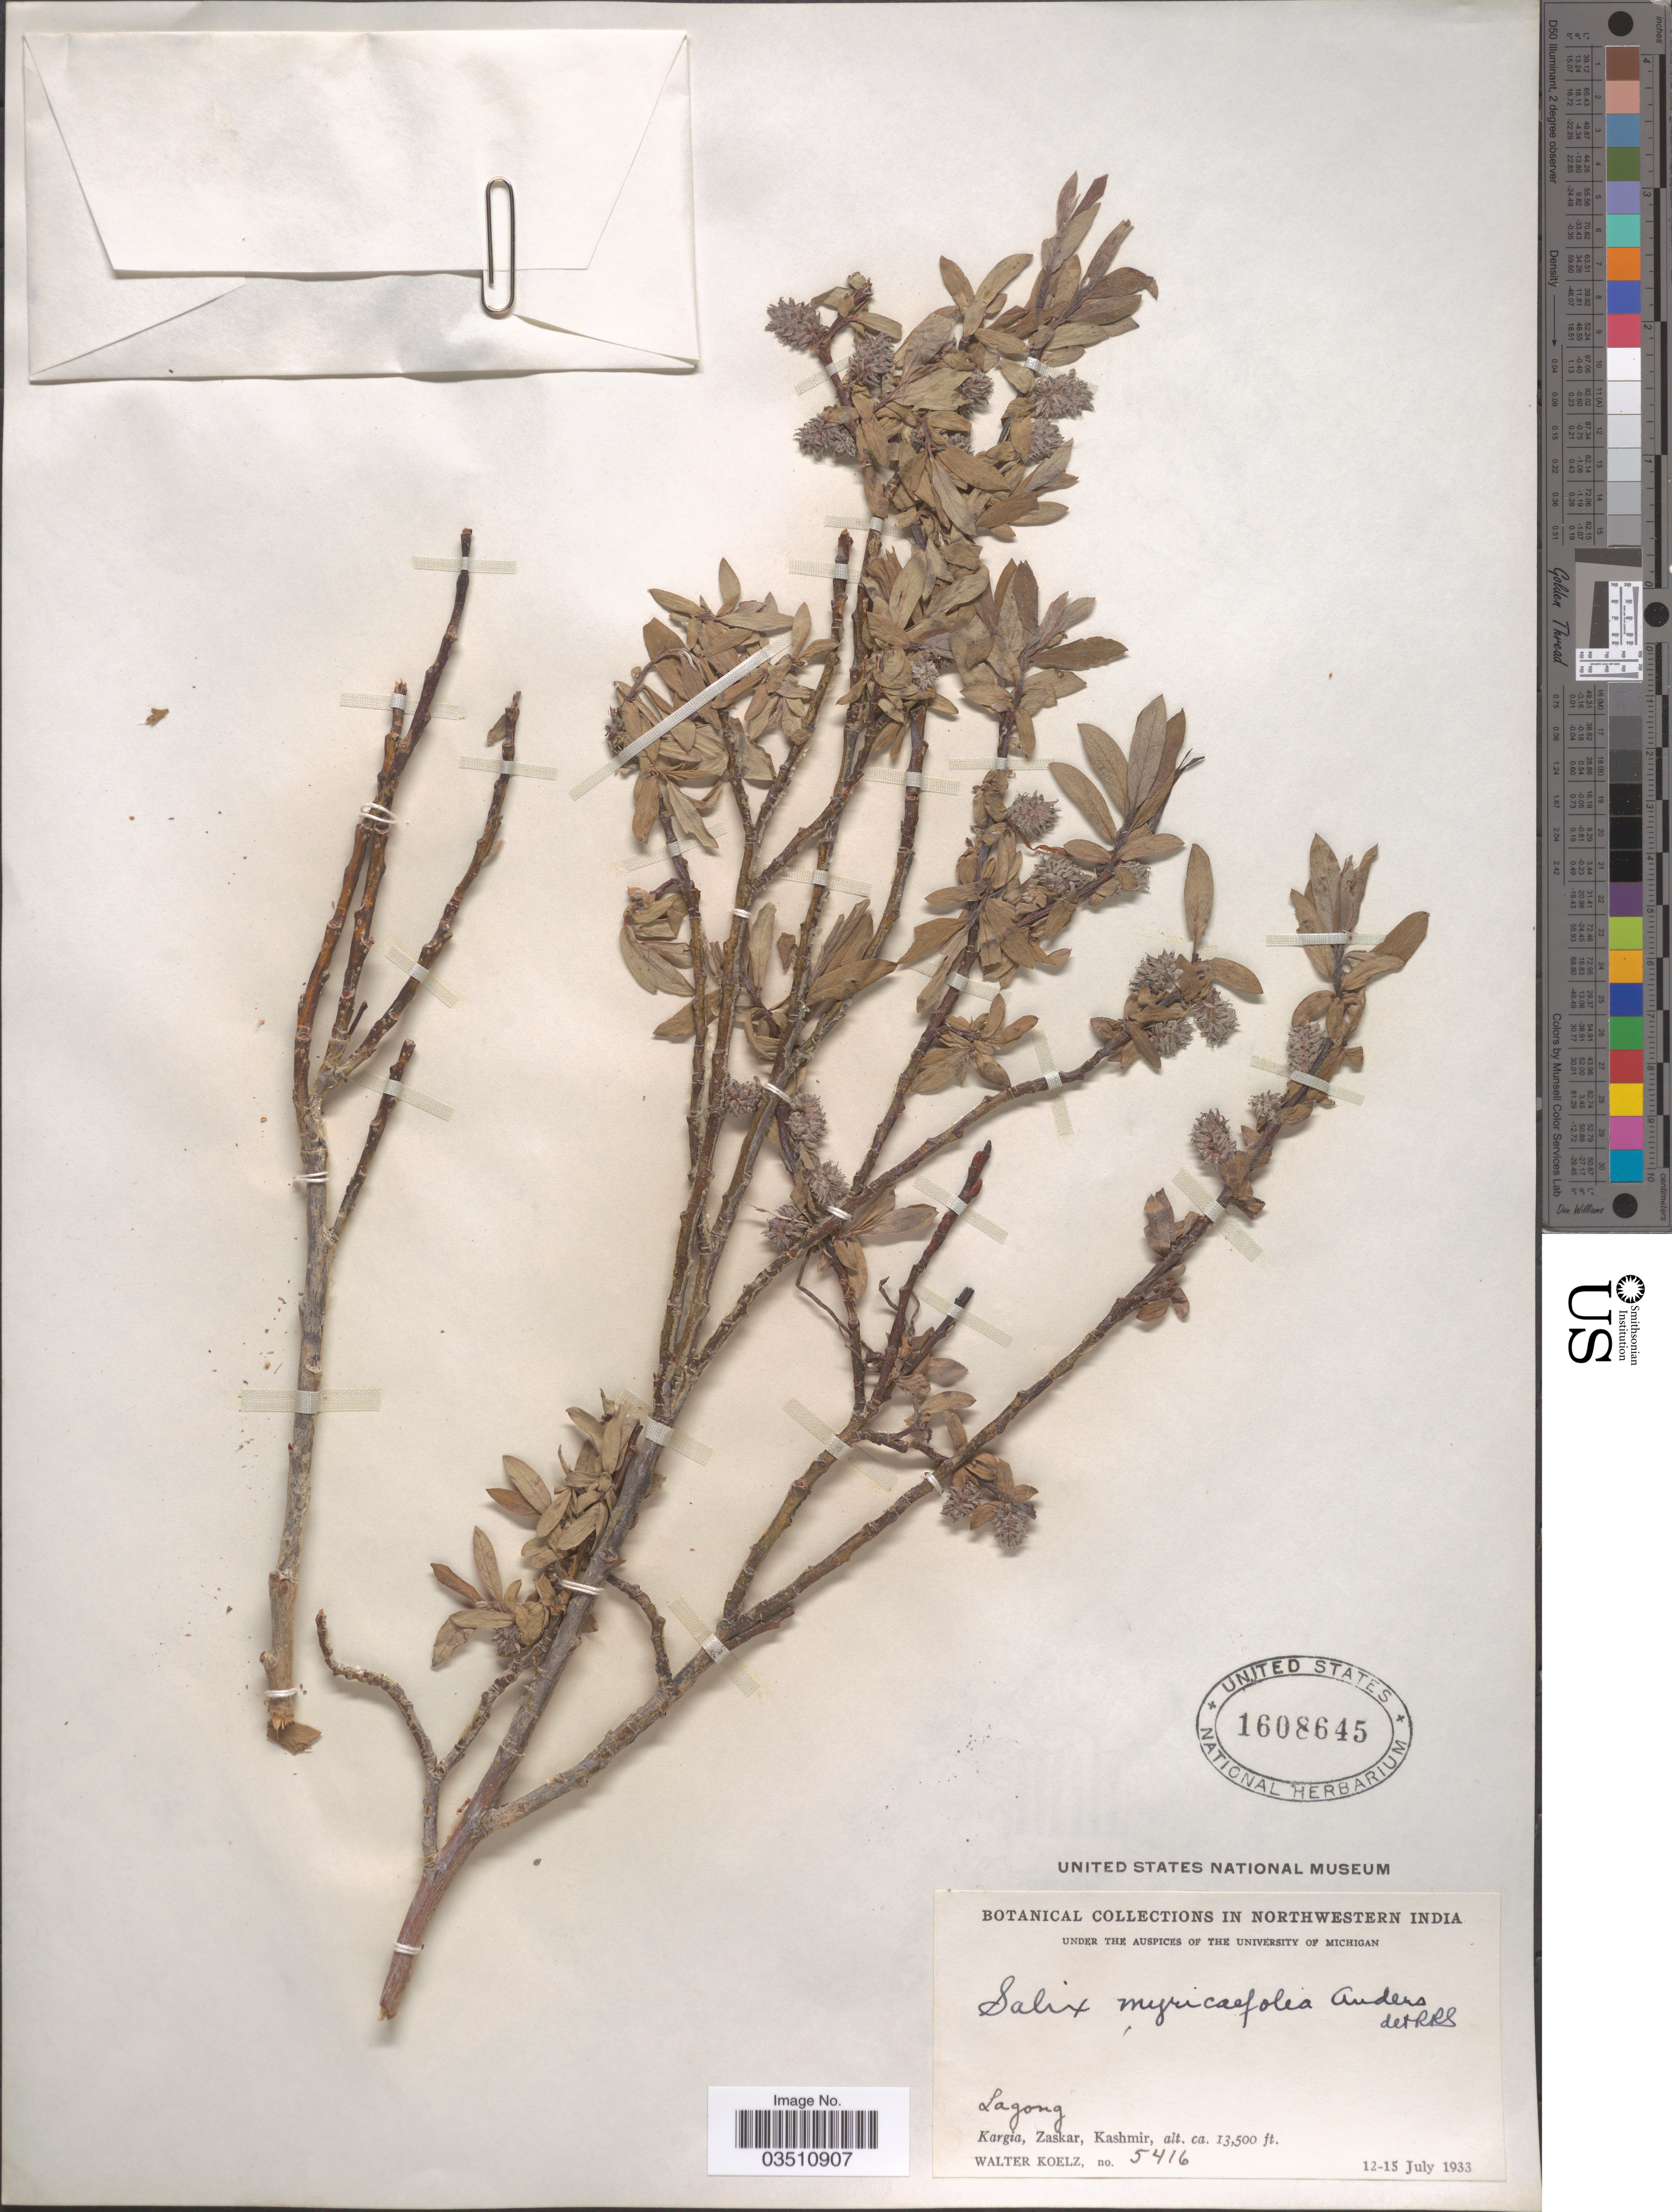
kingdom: Plantae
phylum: Tracheophyta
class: Magnoliopsida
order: Malpighiales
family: Salicaceae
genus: Salix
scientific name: Salix myricifolia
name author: Andersson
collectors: W. N. Koelz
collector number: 5416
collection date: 1933-07-12/1933-07-15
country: India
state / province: Jammu and Kashmir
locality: Northwestern India. Lagong. Kargia, Zaskar, Kashmir.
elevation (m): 4115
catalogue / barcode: US 1608645